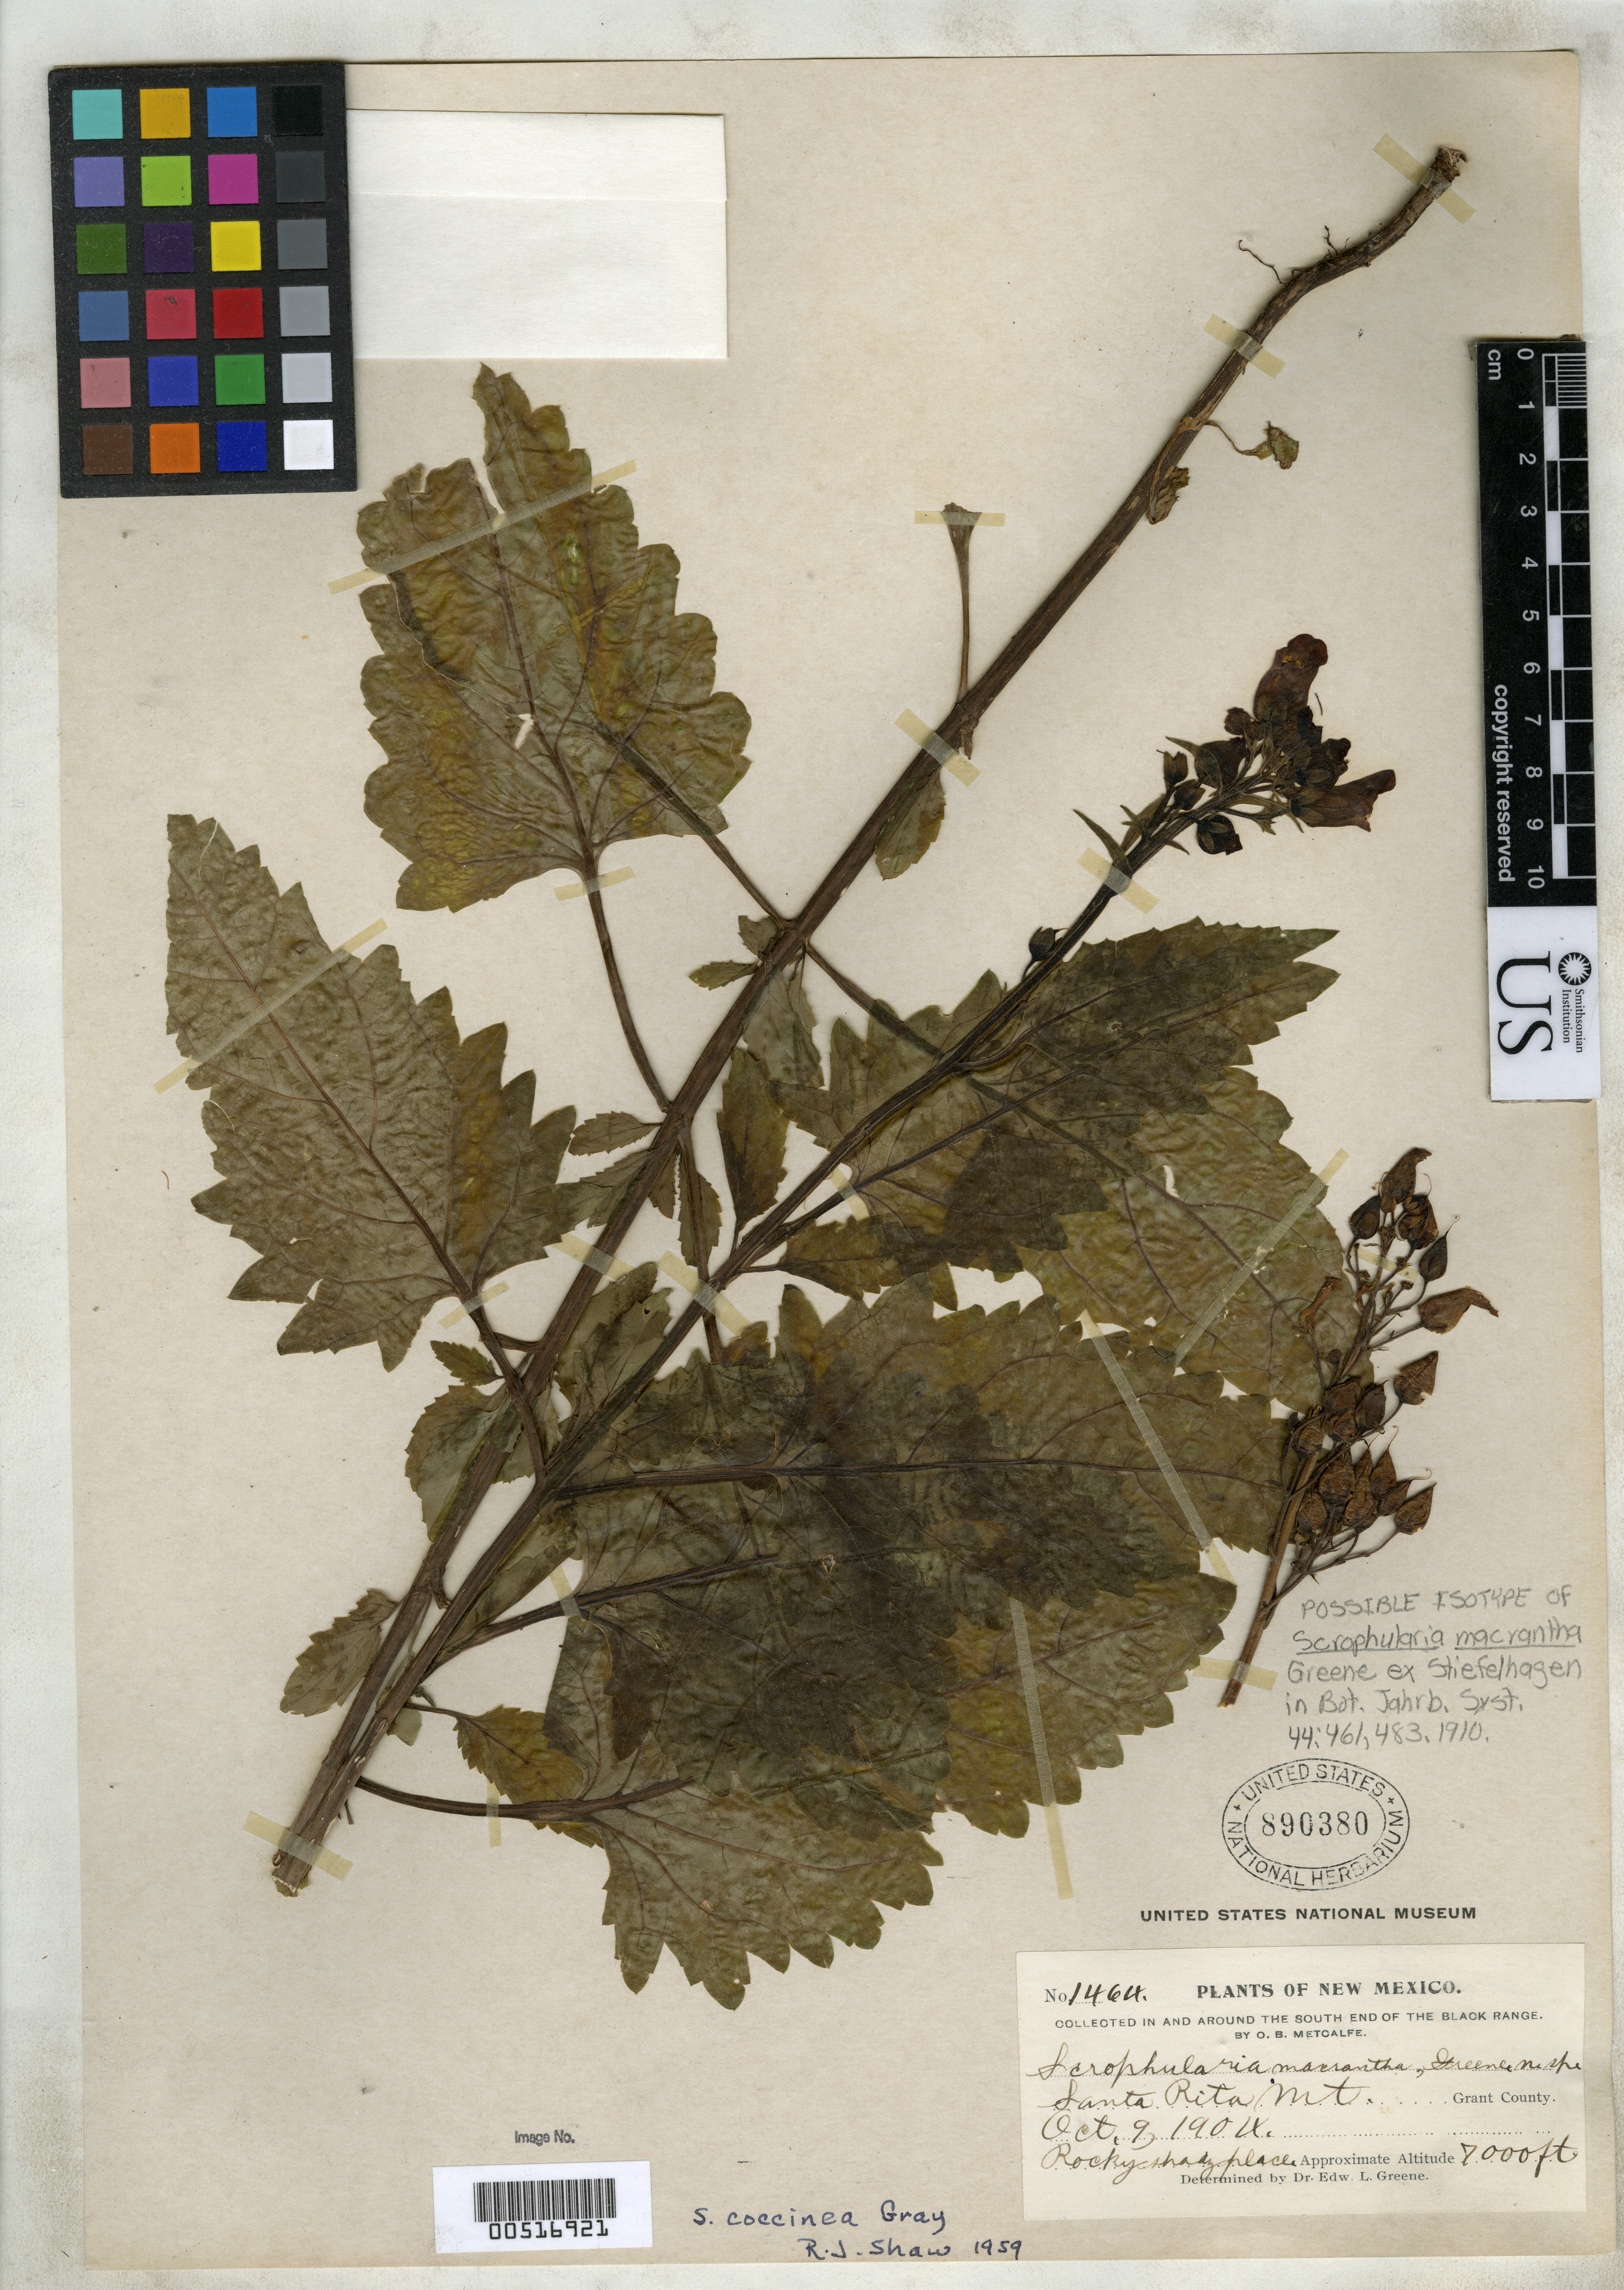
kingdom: Plantae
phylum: Tracheophyta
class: Magnoliopsida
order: Lamiales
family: Scrophulariaceae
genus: Scrophularia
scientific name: Scrophularia macrantha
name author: Greene ex Stiefelh.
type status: Type Collection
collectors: O. B. Metcalfe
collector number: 1464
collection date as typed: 09 Oct 1904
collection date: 1904-10-09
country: United States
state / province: New Mexico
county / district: Sierra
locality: In and around S end of Black Range.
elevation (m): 2134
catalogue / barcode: US 890380